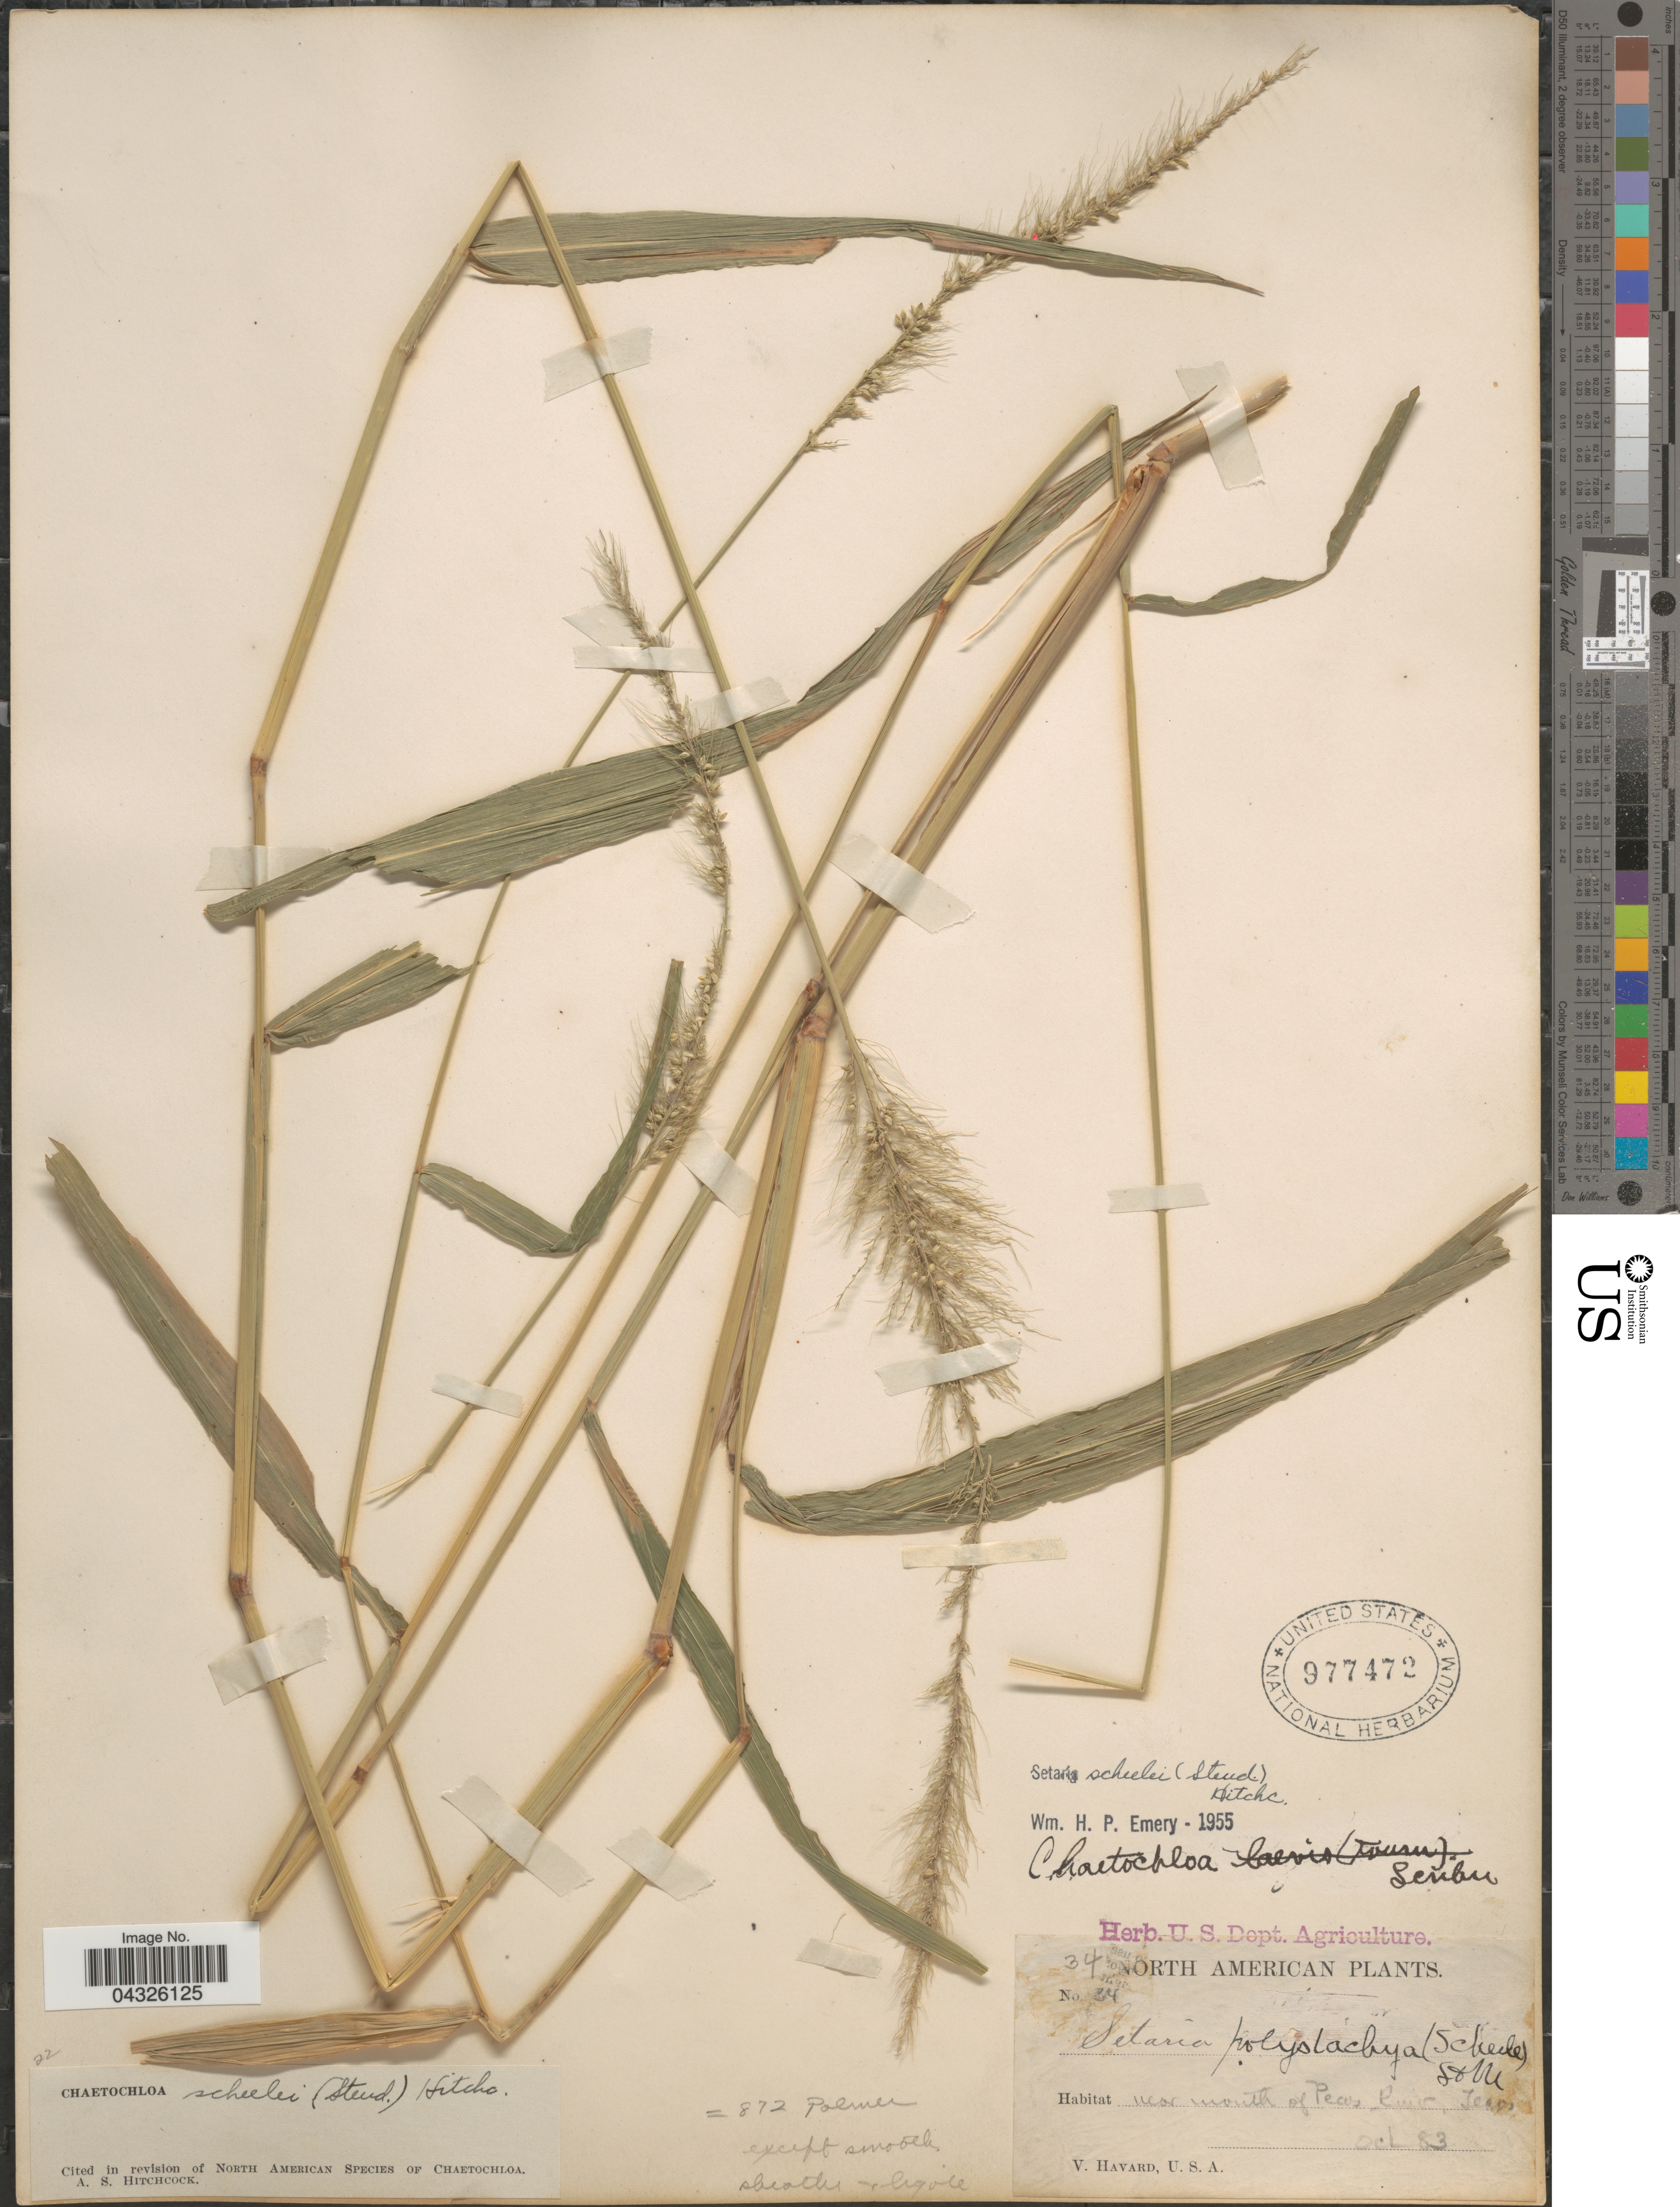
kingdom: Plantae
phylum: Tracheophyta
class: Liliopsida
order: Poales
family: Poaceae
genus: Setaria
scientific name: Setaria scheelei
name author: (Steud.) Hitchc.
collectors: V. Havard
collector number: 34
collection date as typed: Transcribed d/m/y: /10/83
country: United States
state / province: Texas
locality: Near mouth of Pecos River.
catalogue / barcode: US 977472